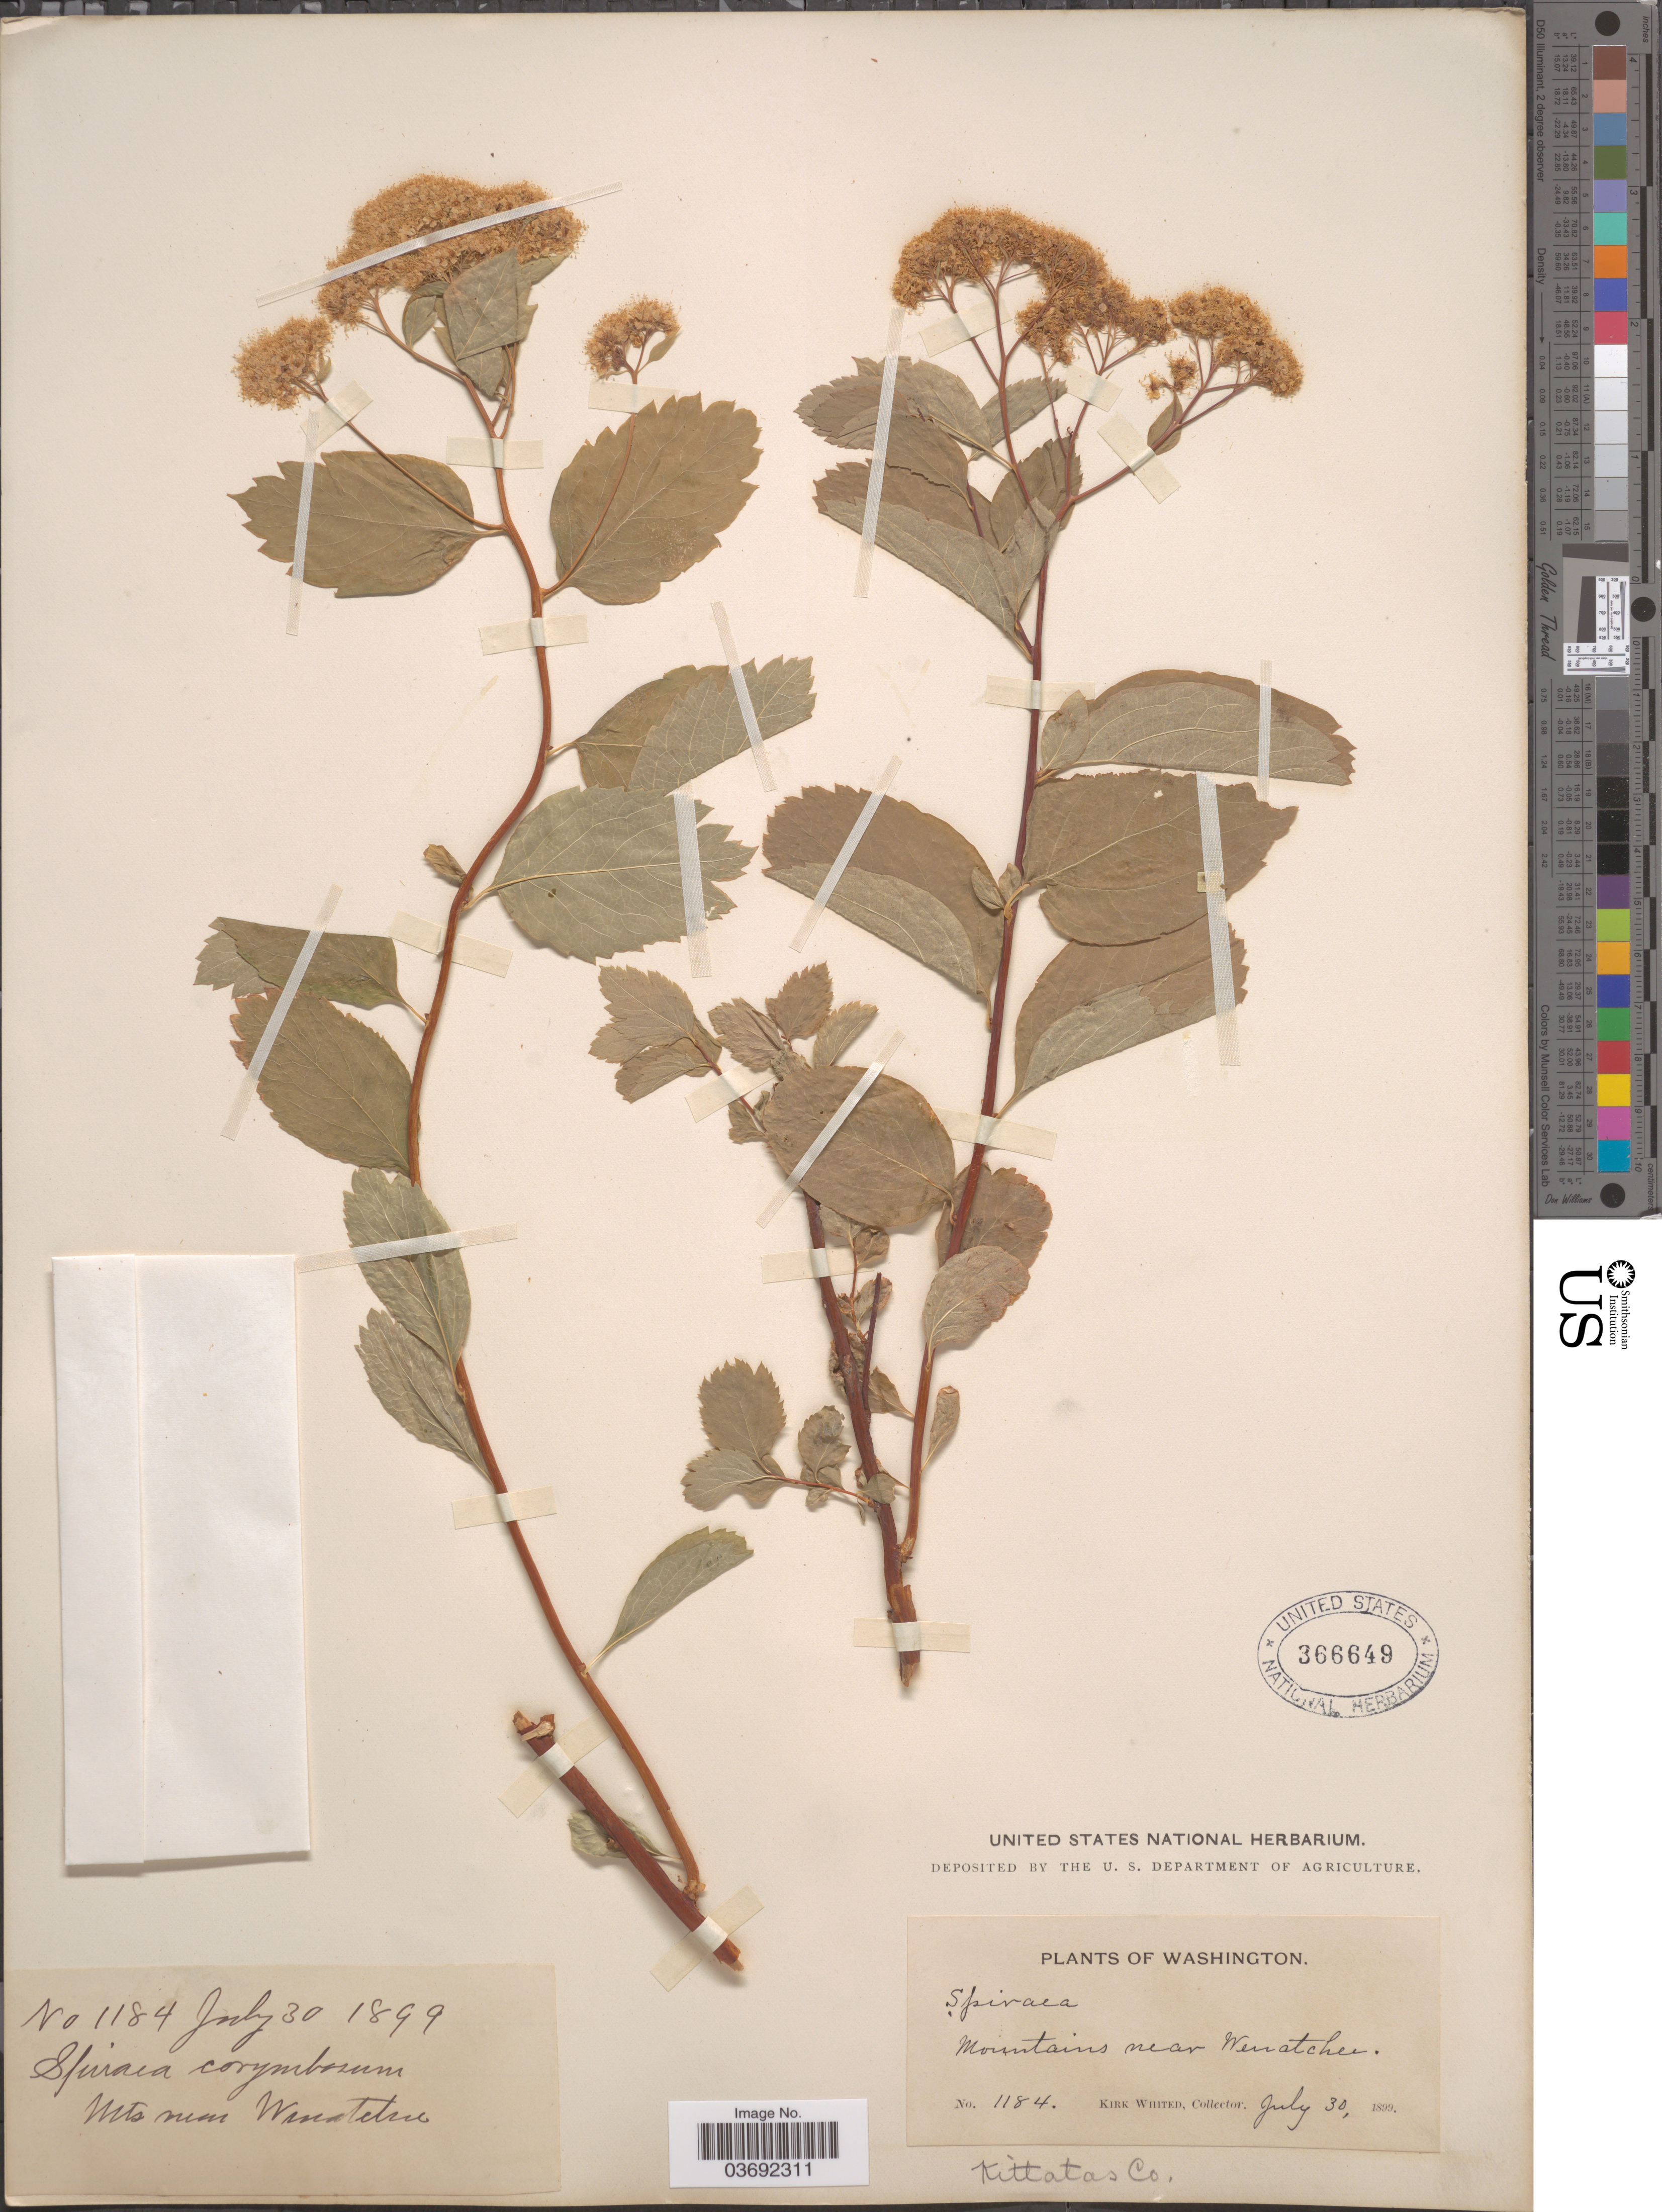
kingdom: Plantae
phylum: Tracheophyta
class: Magnoliopsida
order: Rosales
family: Rosaceae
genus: Spiraea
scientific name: Spiraea corymbosa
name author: Raf.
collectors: K. Whited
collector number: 1184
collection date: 1899-07-30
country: United States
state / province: Washington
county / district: Kittitas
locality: Mountains near Wenatchee. Kittatas Co.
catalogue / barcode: US 366649